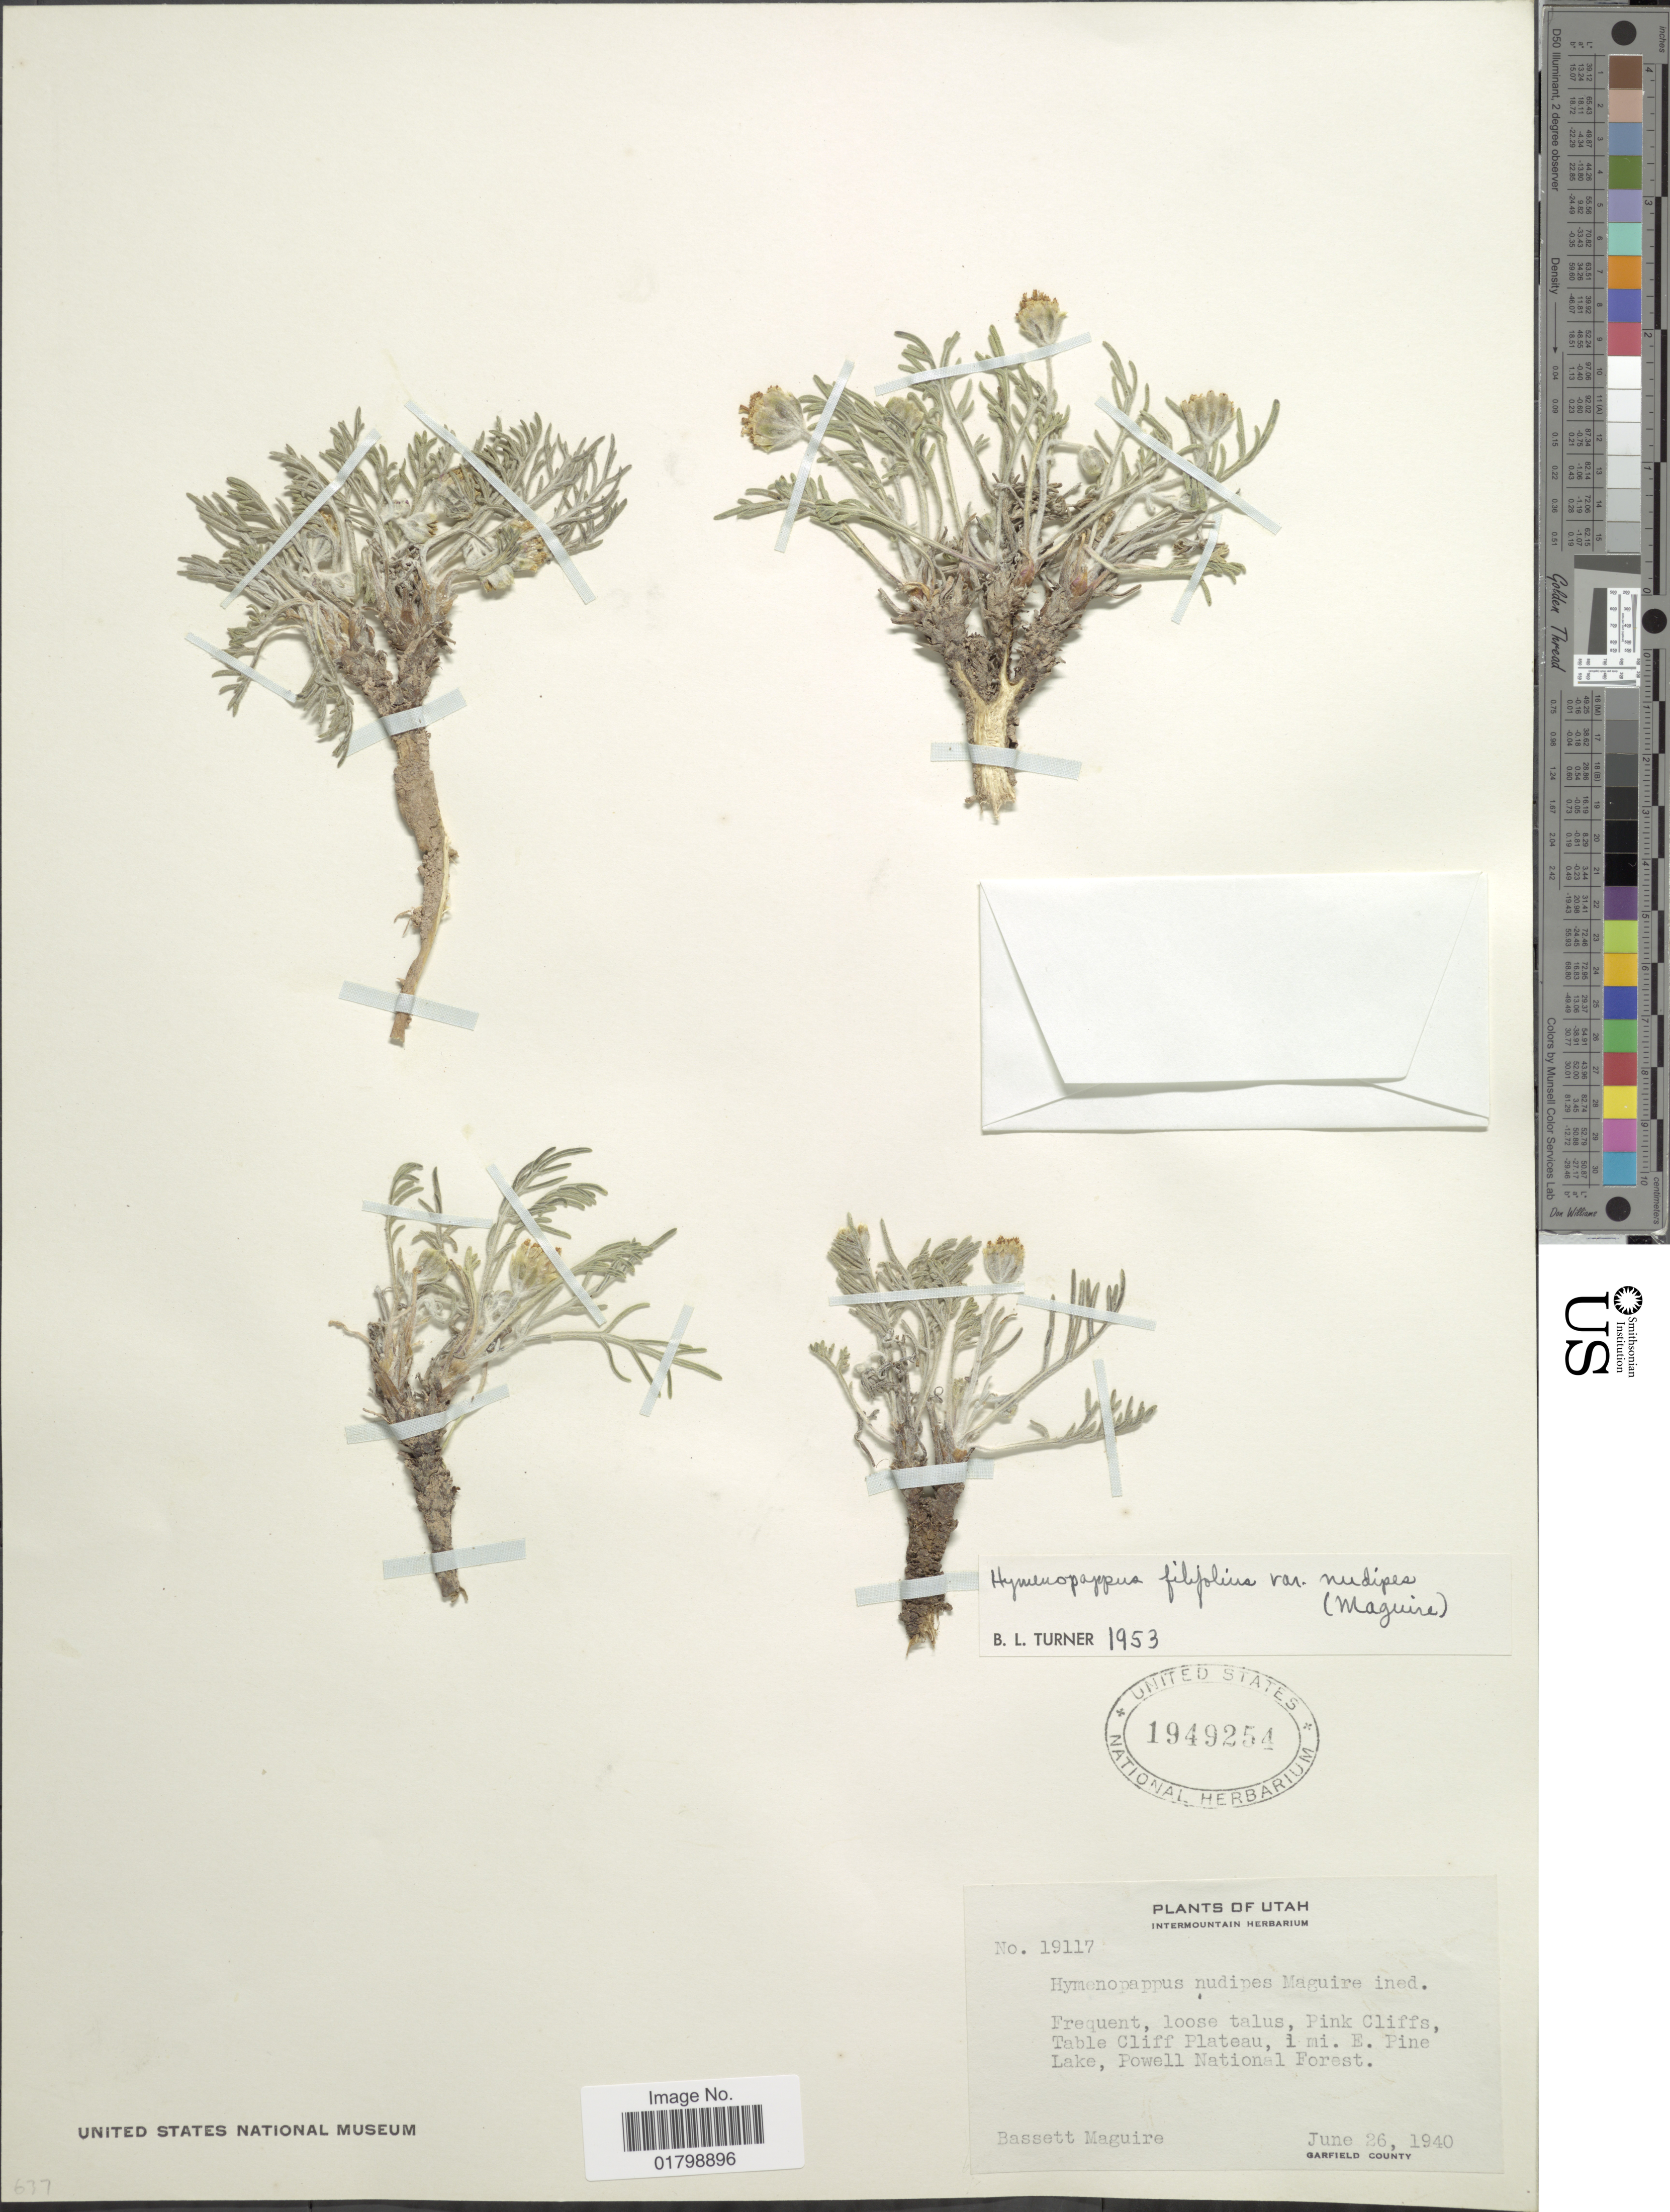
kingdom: Plantae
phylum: Tracheophyta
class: Magnoliopsida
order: Asterales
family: Asteraceae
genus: Hymenopappus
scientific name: Hymenopappus filifolius var. nudipes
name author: (Maguire) B.L. Turner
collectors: B. Maguire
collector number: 19117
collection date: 1940-06-26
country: United States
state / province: Utah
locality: Pink Cliffs, Table Cliff Plateau, 1 mi. E. Pine Lake, Powell National Forest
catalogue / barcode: US 1949254